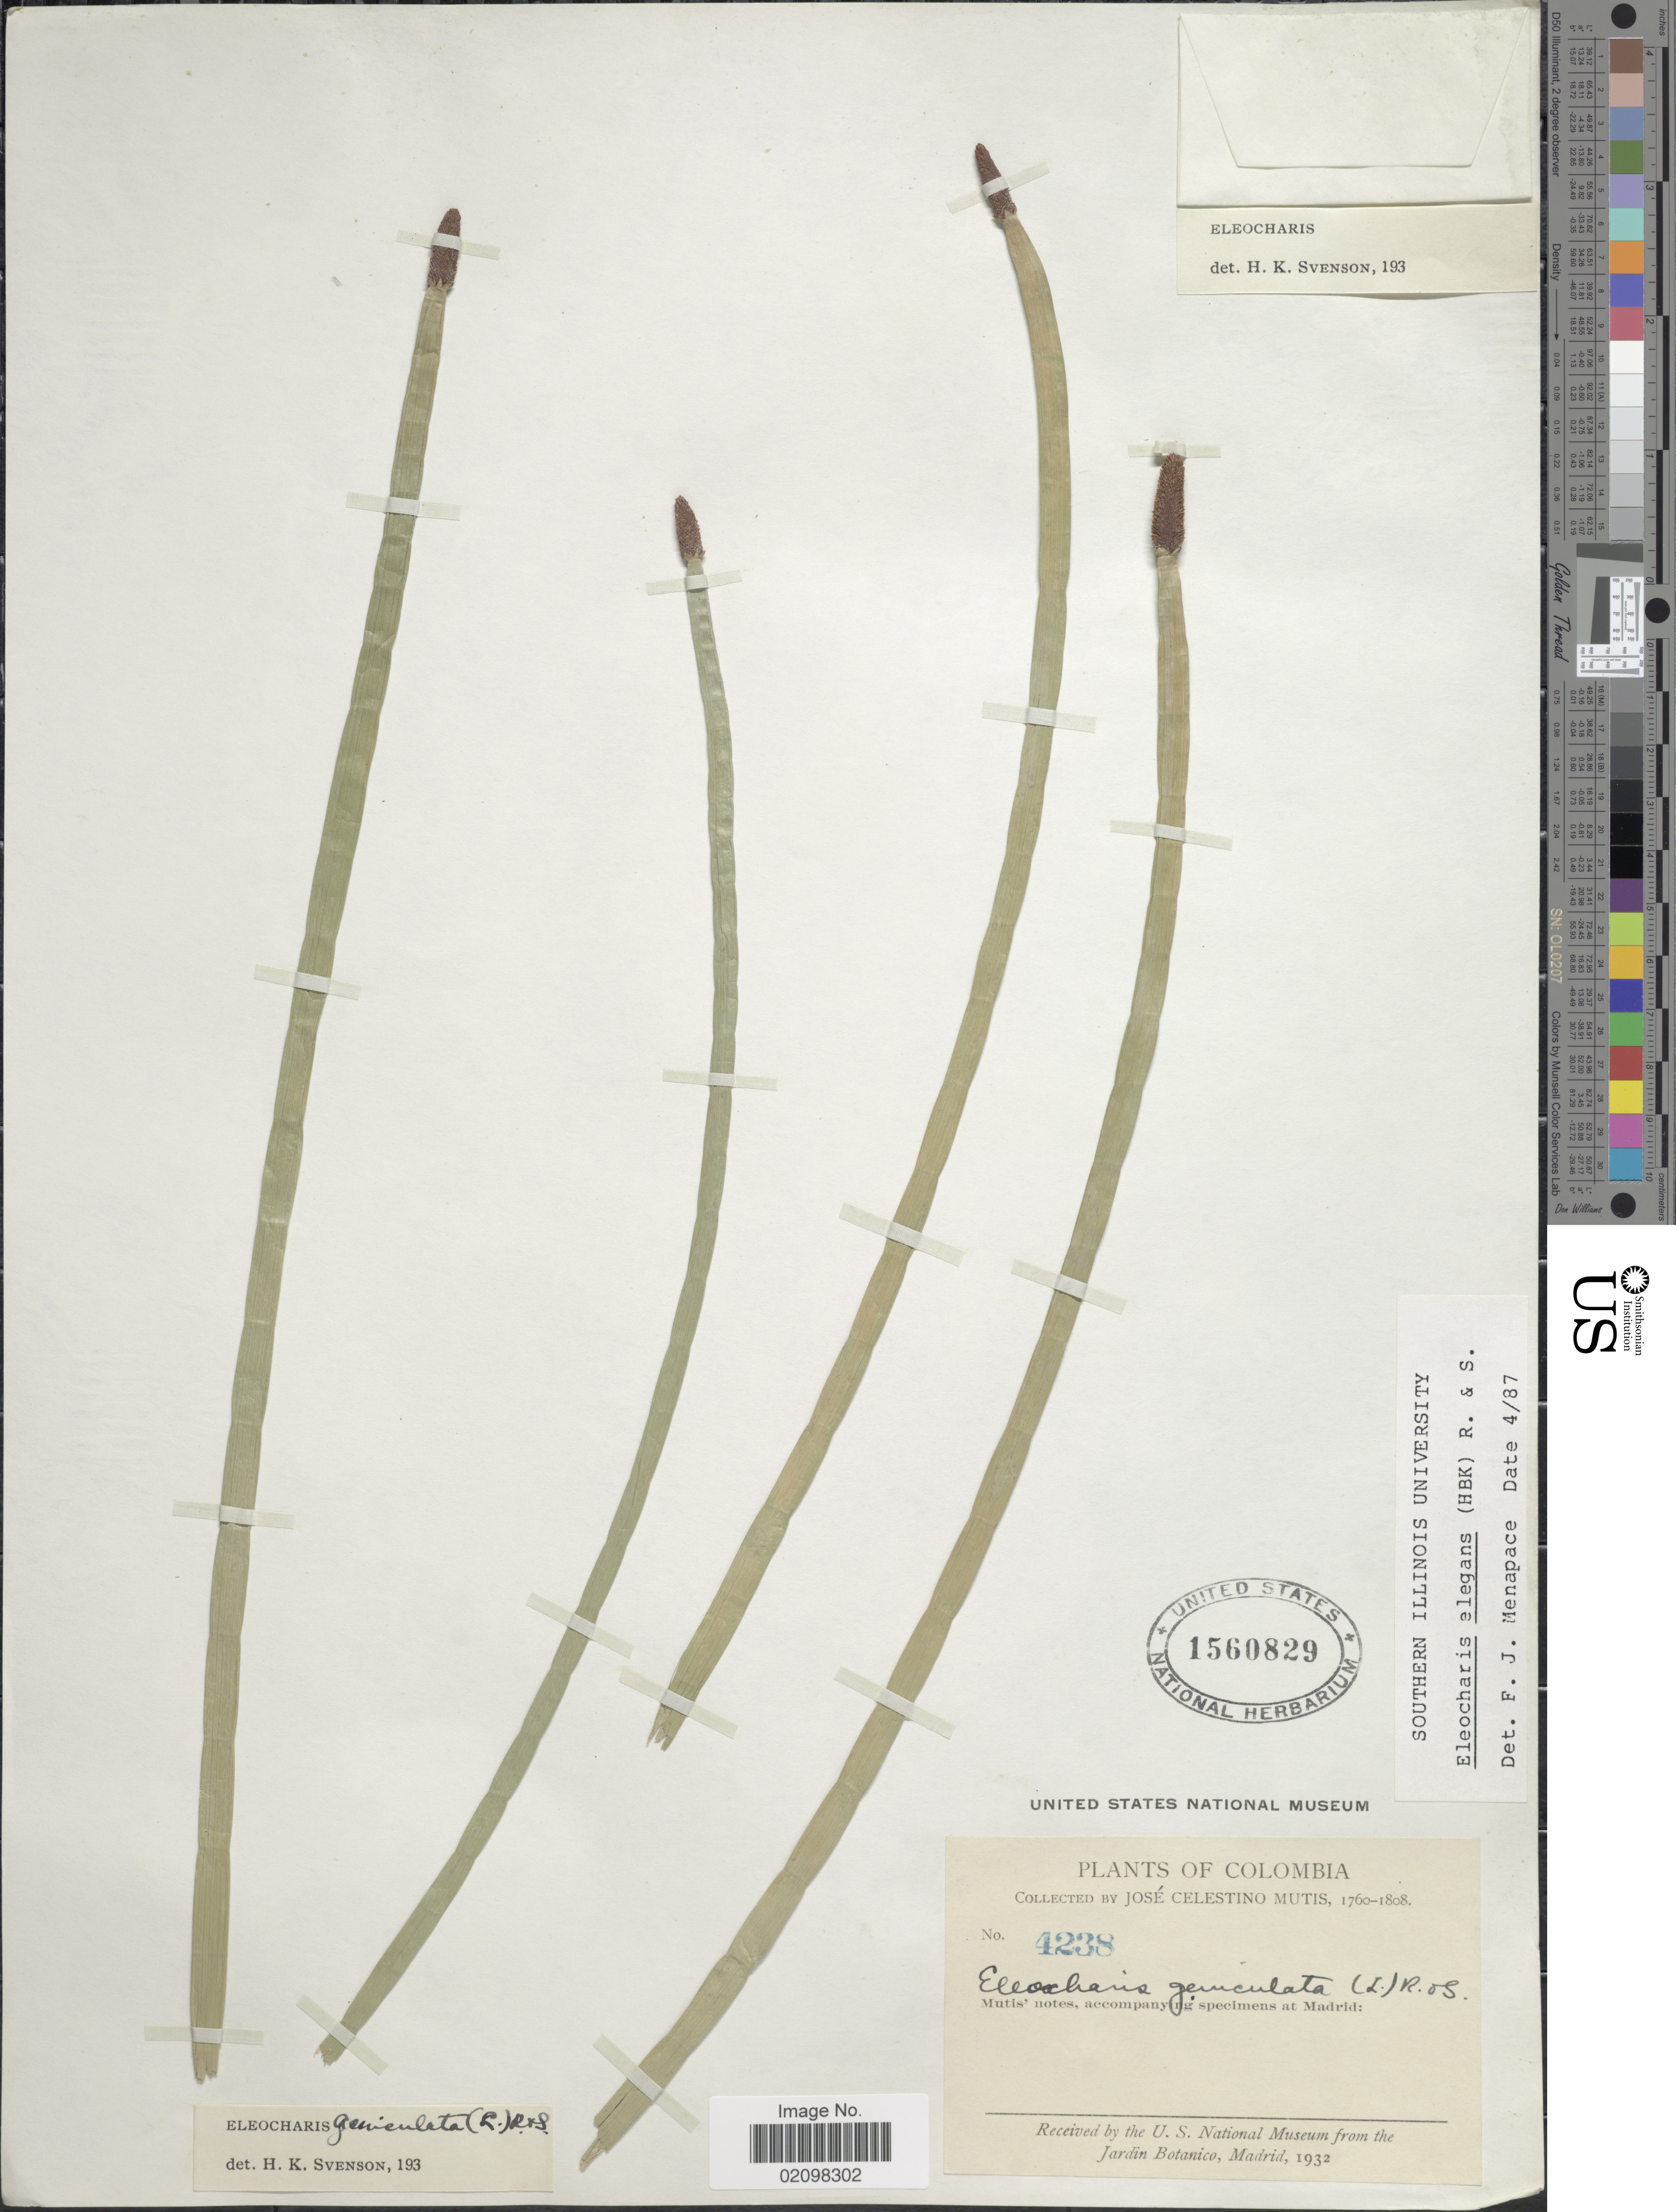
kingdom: Plantae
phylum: Tracheophyta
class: Liliopsida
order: Poales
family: Cyperaceae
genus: Eleocharis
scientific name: Eleocharis elegans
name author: (Kunth) Roem. & Schult.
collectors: J. C. B. Mutis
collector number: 4238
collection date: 1760/1808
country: Colombia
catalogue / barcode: US 1560829